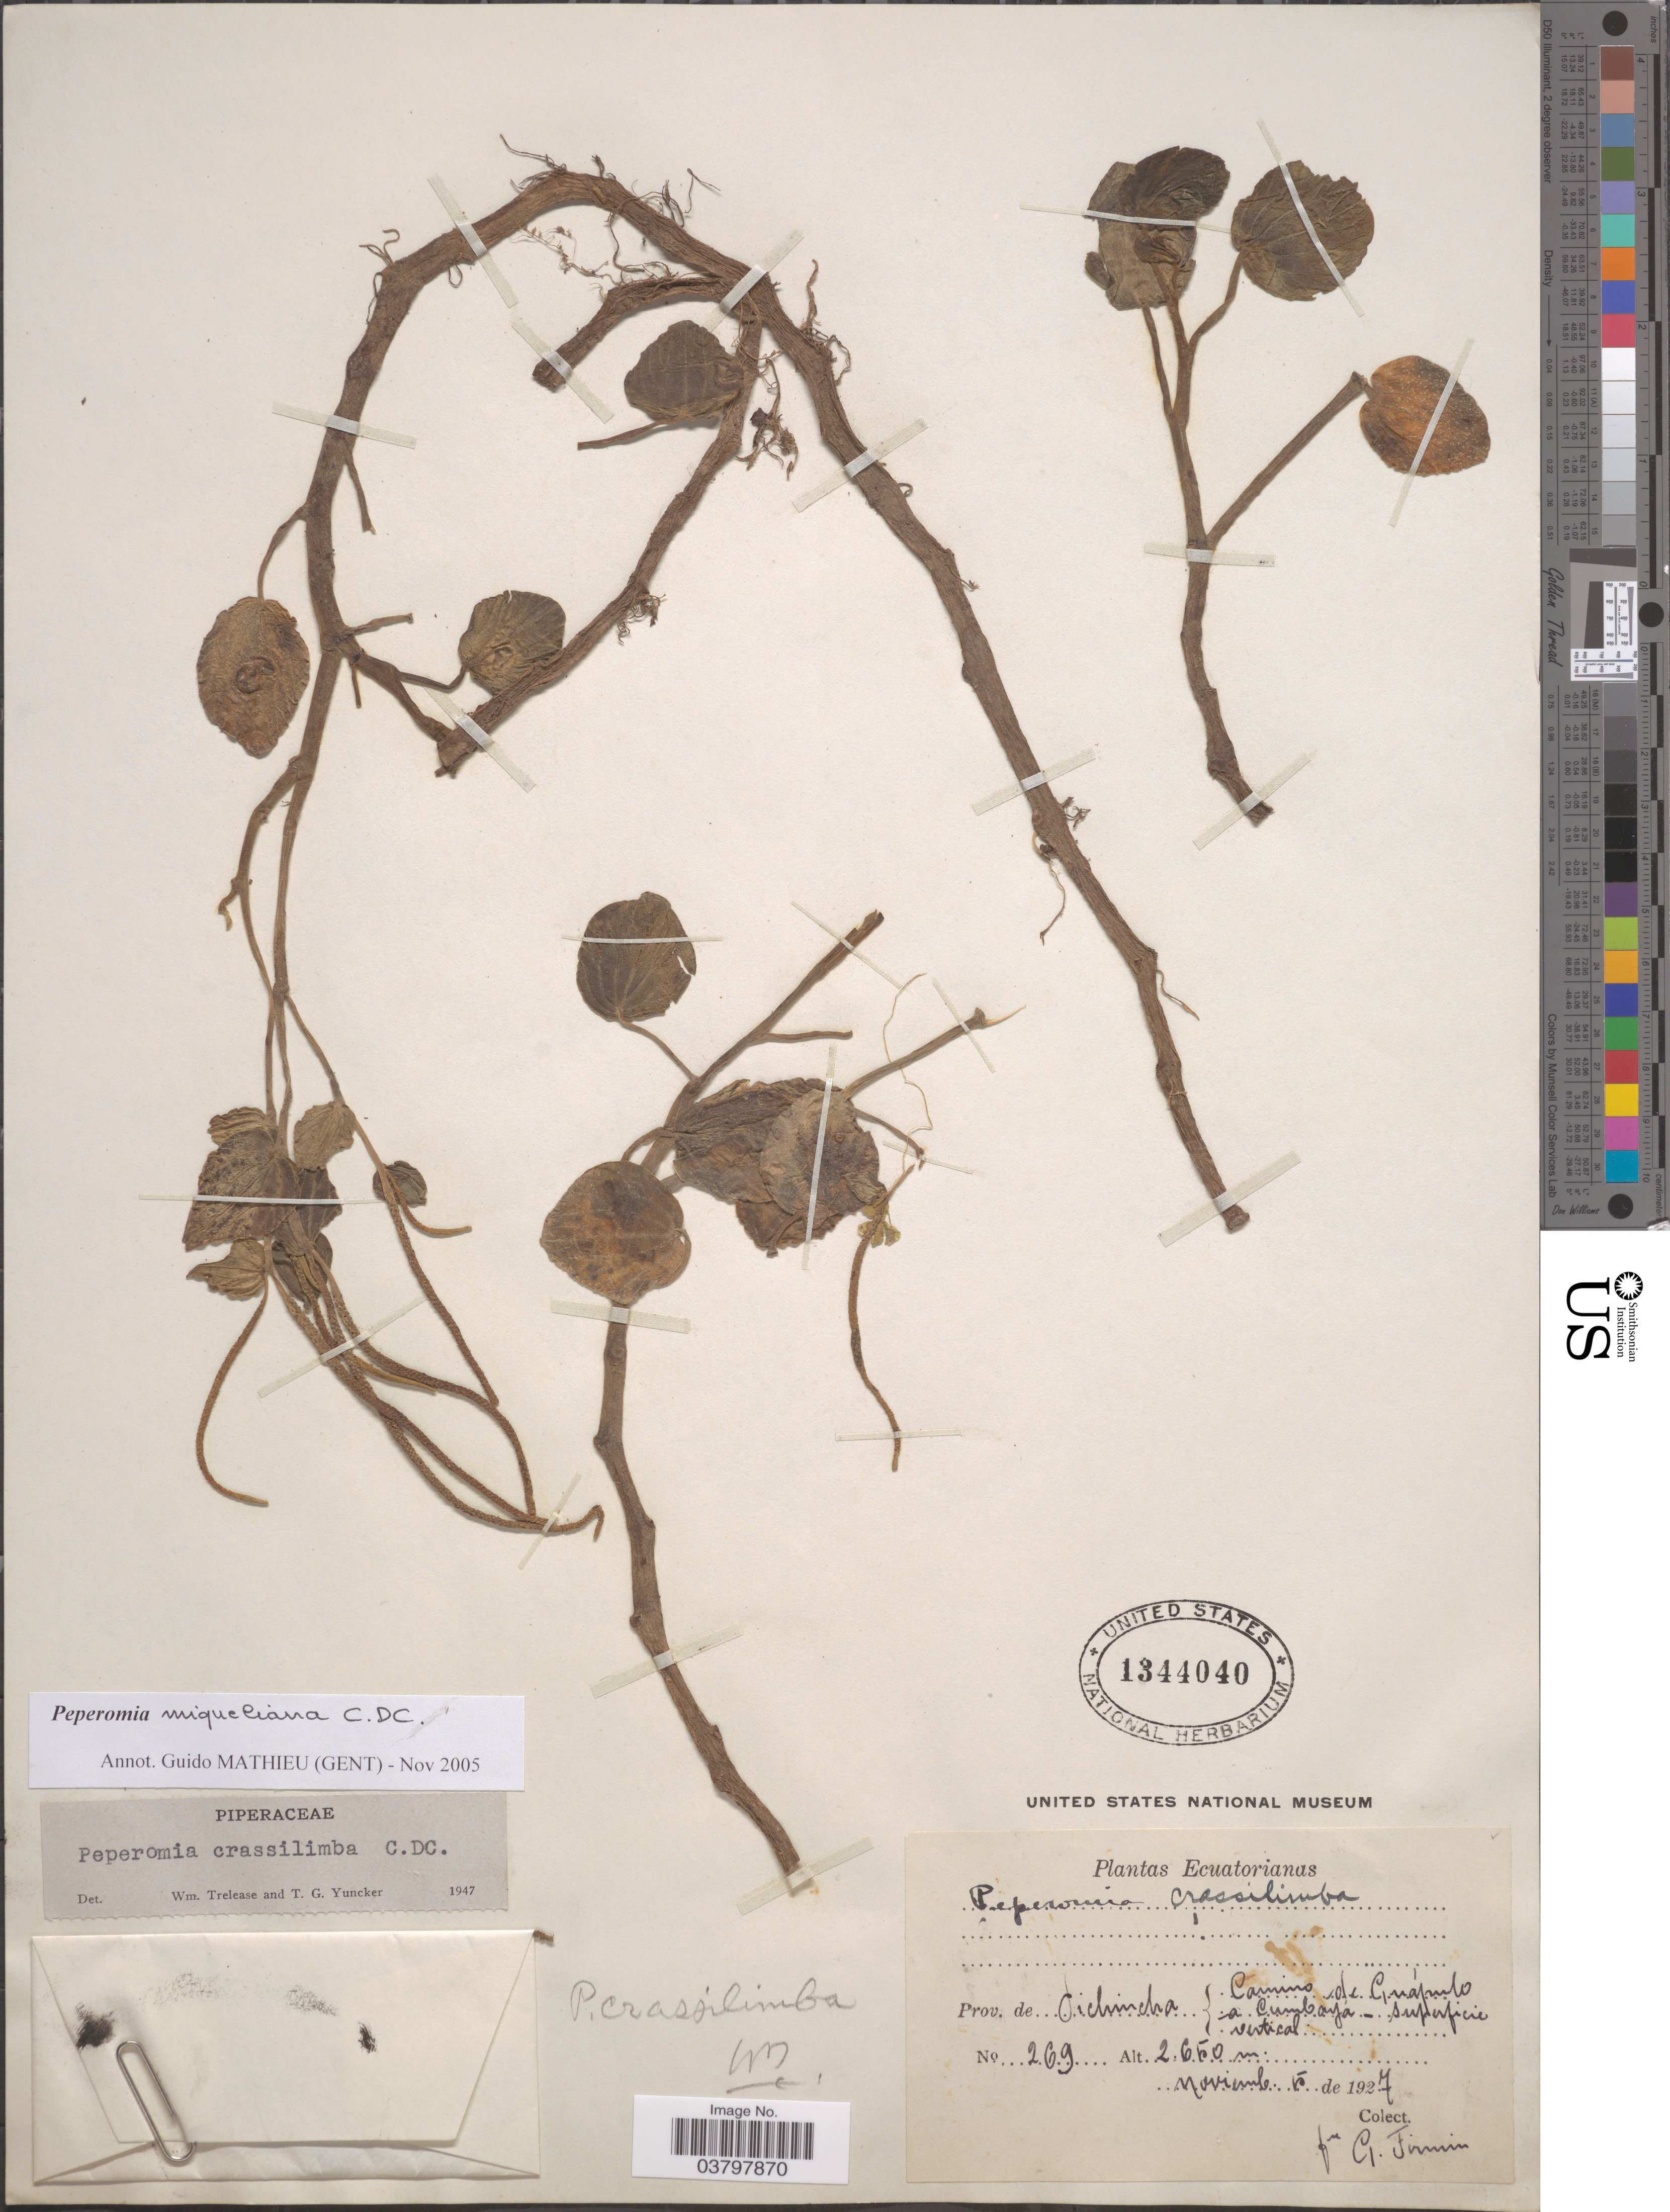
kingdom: Plantae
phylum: Tracheophyta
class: Magnoliopsida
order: Piperales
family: Piperaceae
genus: Peperomia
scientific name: Peperomia miqueliana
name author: C. DC.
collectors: F. Firmin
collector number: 269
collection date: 1927-11-05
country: Ecuador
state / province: Pichincha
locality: Camino de Guapulo a Cumbaya - superficie vertical.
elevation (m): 2650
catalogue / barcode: US 1344040